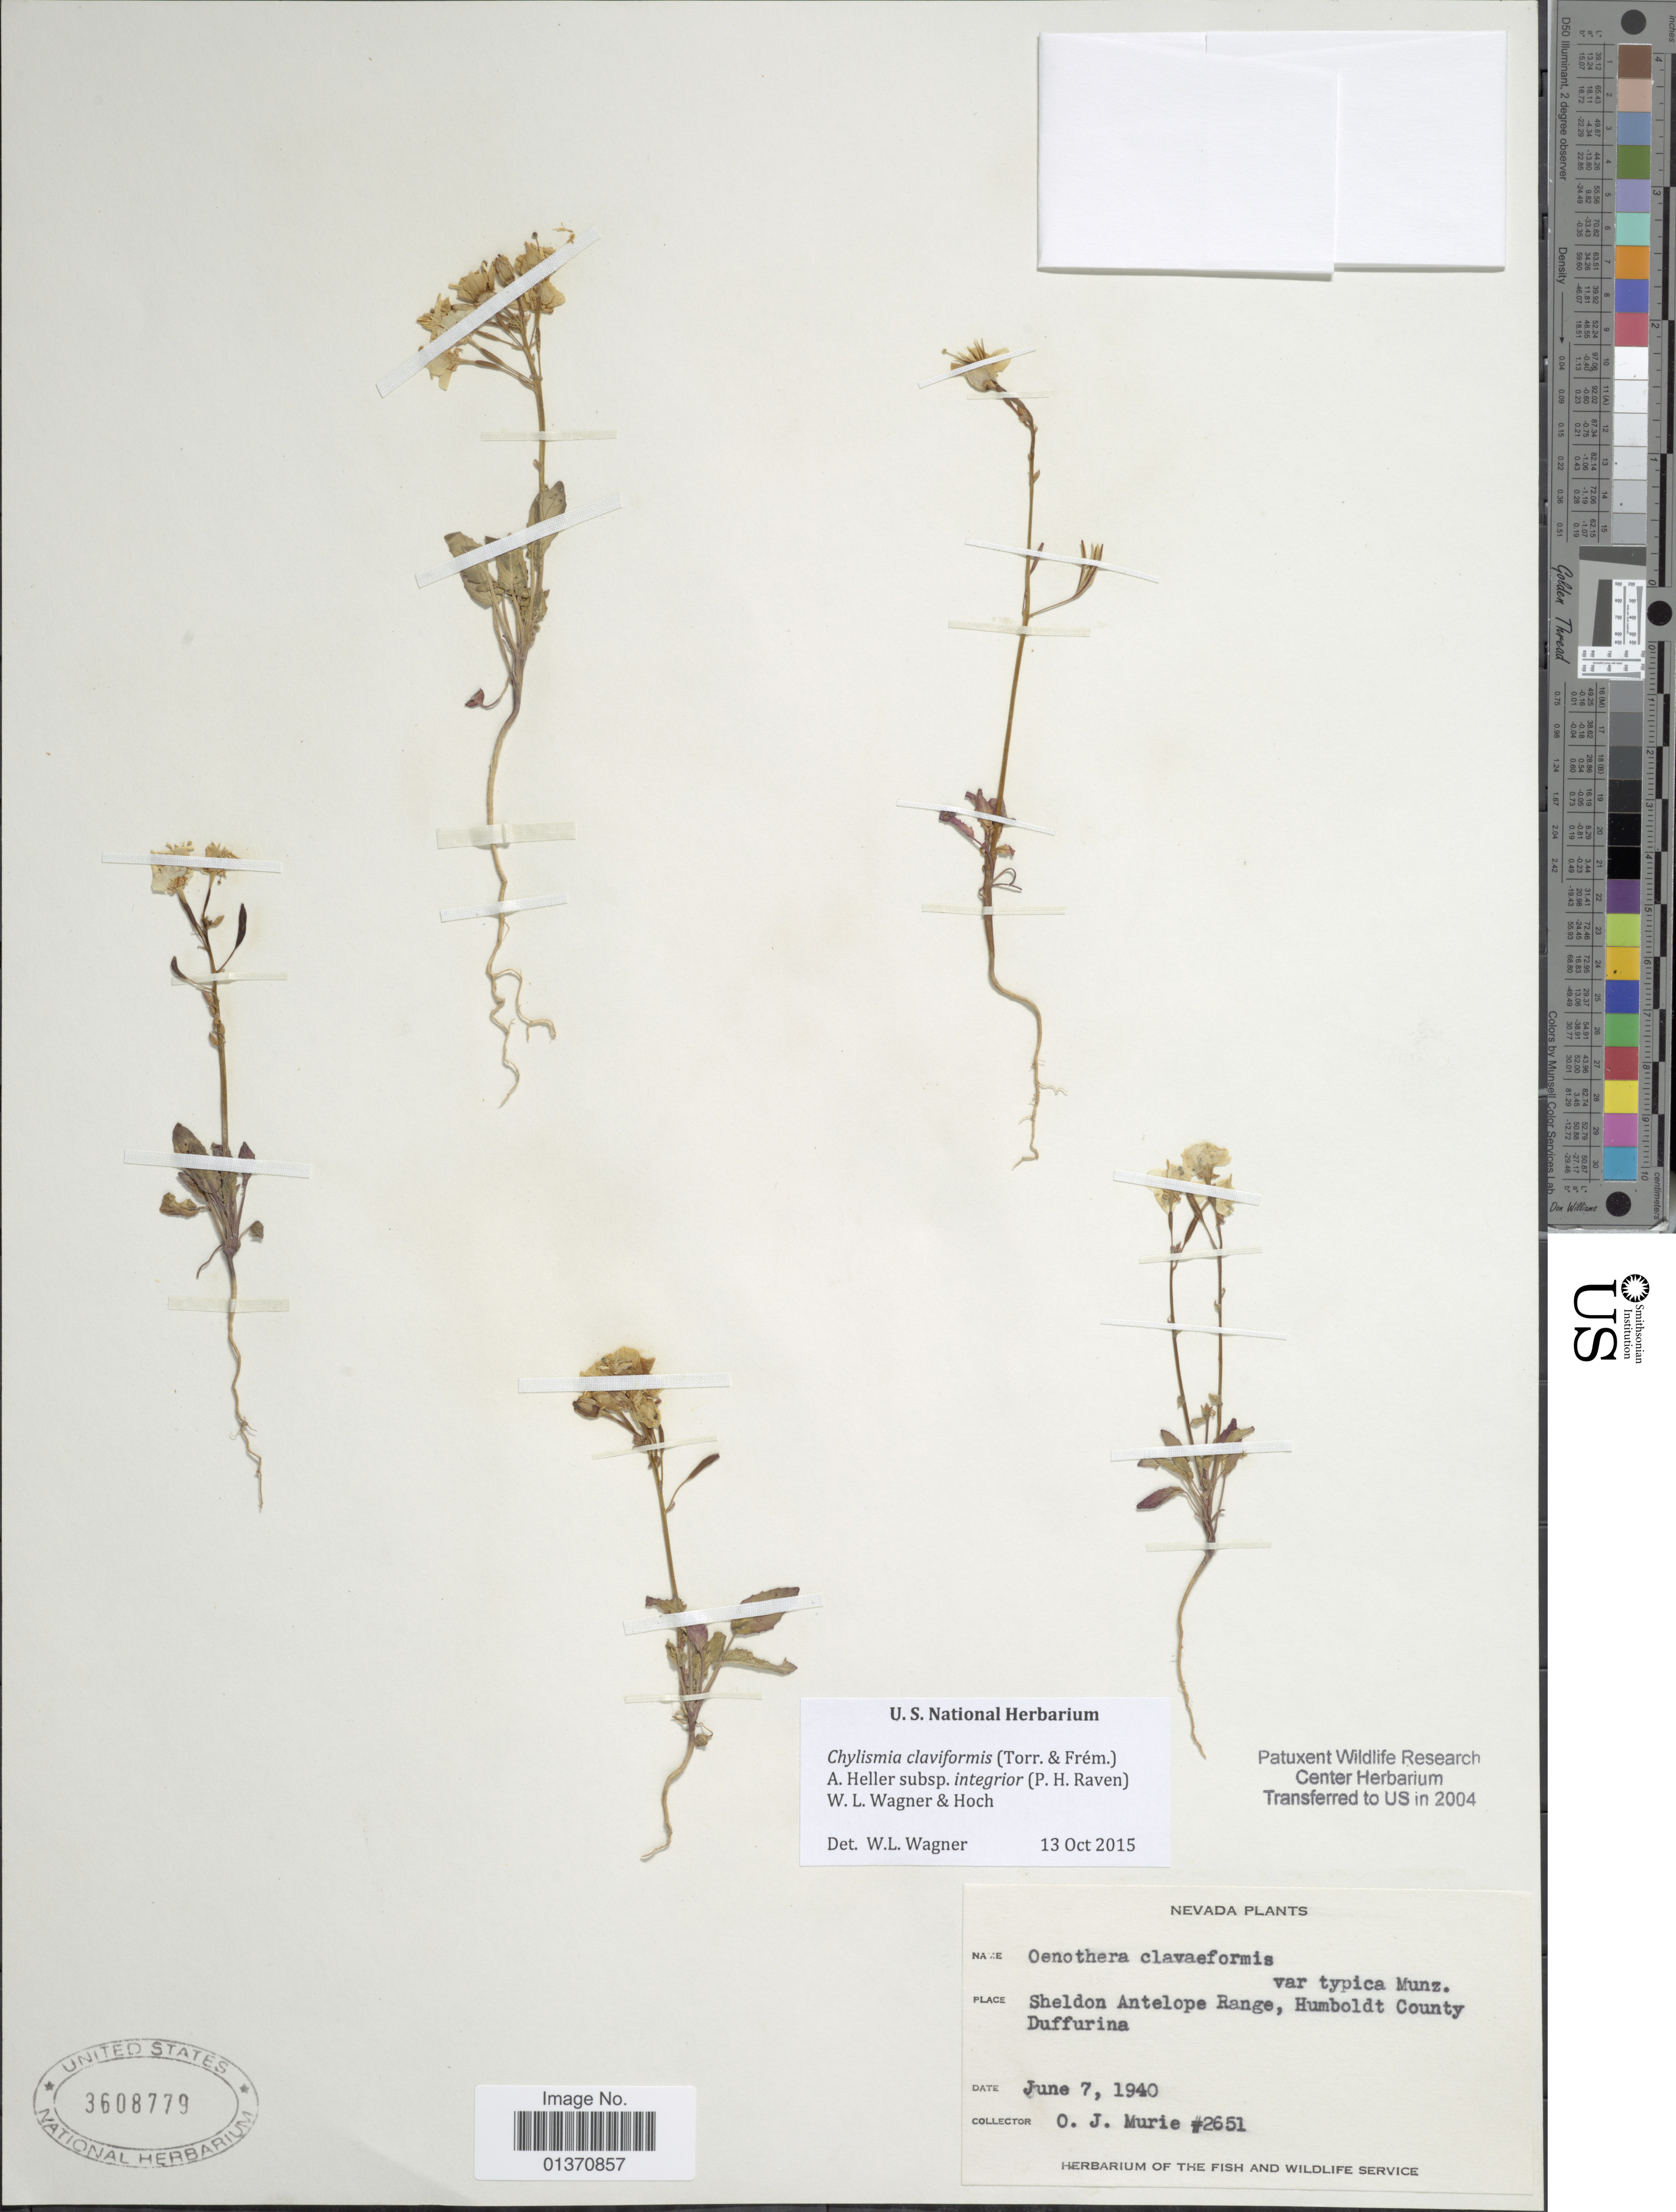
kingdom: Plantae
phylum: Tracheophyta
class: Magnoliopsida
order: Myrtales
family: Onagraceae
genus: Chylismia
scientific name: Chylismia claviformis subsp. integrior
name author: (P.H. Raven) W.L. Wagner & Hoch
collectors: O. Murie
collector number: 2651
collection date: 1940-06-07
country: United States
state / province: Nevada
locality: Sheldon Antelope Range, Humboldt County Duffurina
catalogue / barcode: US 3608779